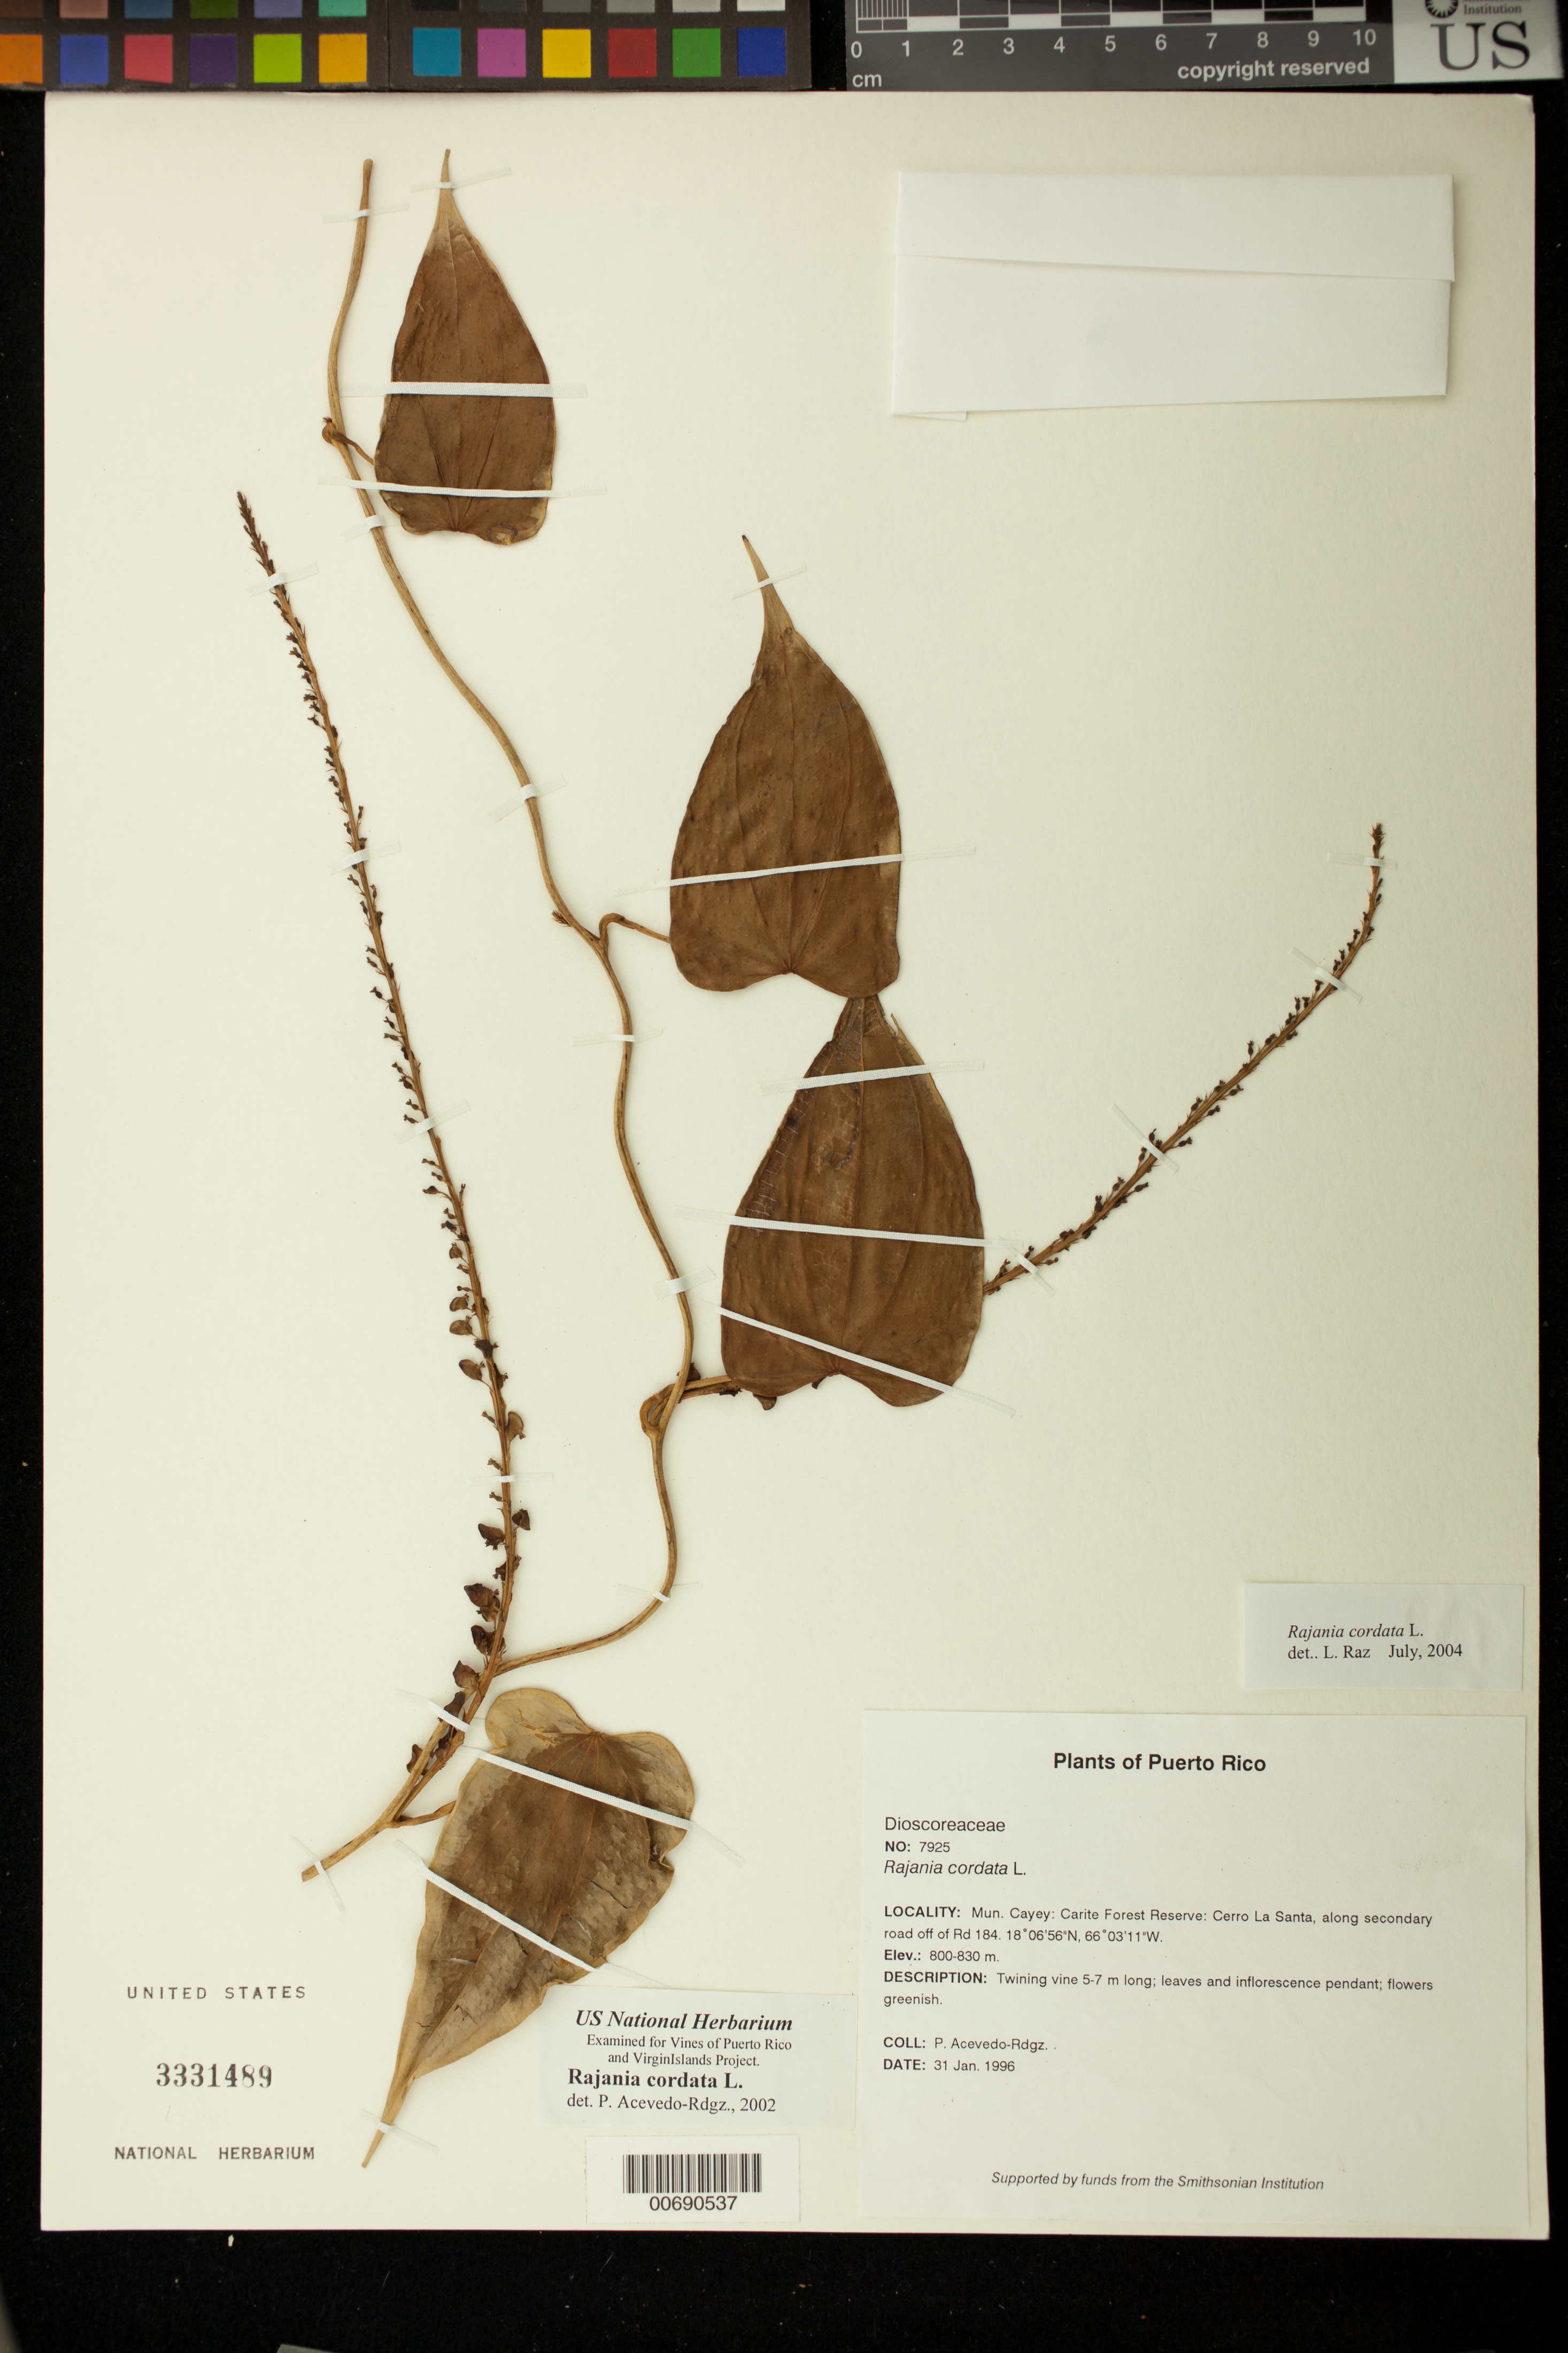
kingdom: Plantae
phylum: Tracheophyta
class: Liliopsida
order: Dioscoreales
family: Dioscoreaceae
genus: Dioscorea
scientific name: Dioscorea cordata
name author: (L.) Raz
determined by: Strong, M. T., (US), Smithsonian Institution - National Museum of Natural History (UNITED STATES)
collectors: P. Acevedo-Rodr.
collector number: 7925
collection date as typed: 31 Jan 1996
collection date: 1996-01-31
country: Puerto Rico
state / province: Cayey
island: Puerto Rico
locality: Cayey; Carite Forest Reserve: Cerro La Santa, along secondary road off of Rd 184.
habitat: Along secondary road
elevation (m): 800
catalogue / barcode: US 3331489